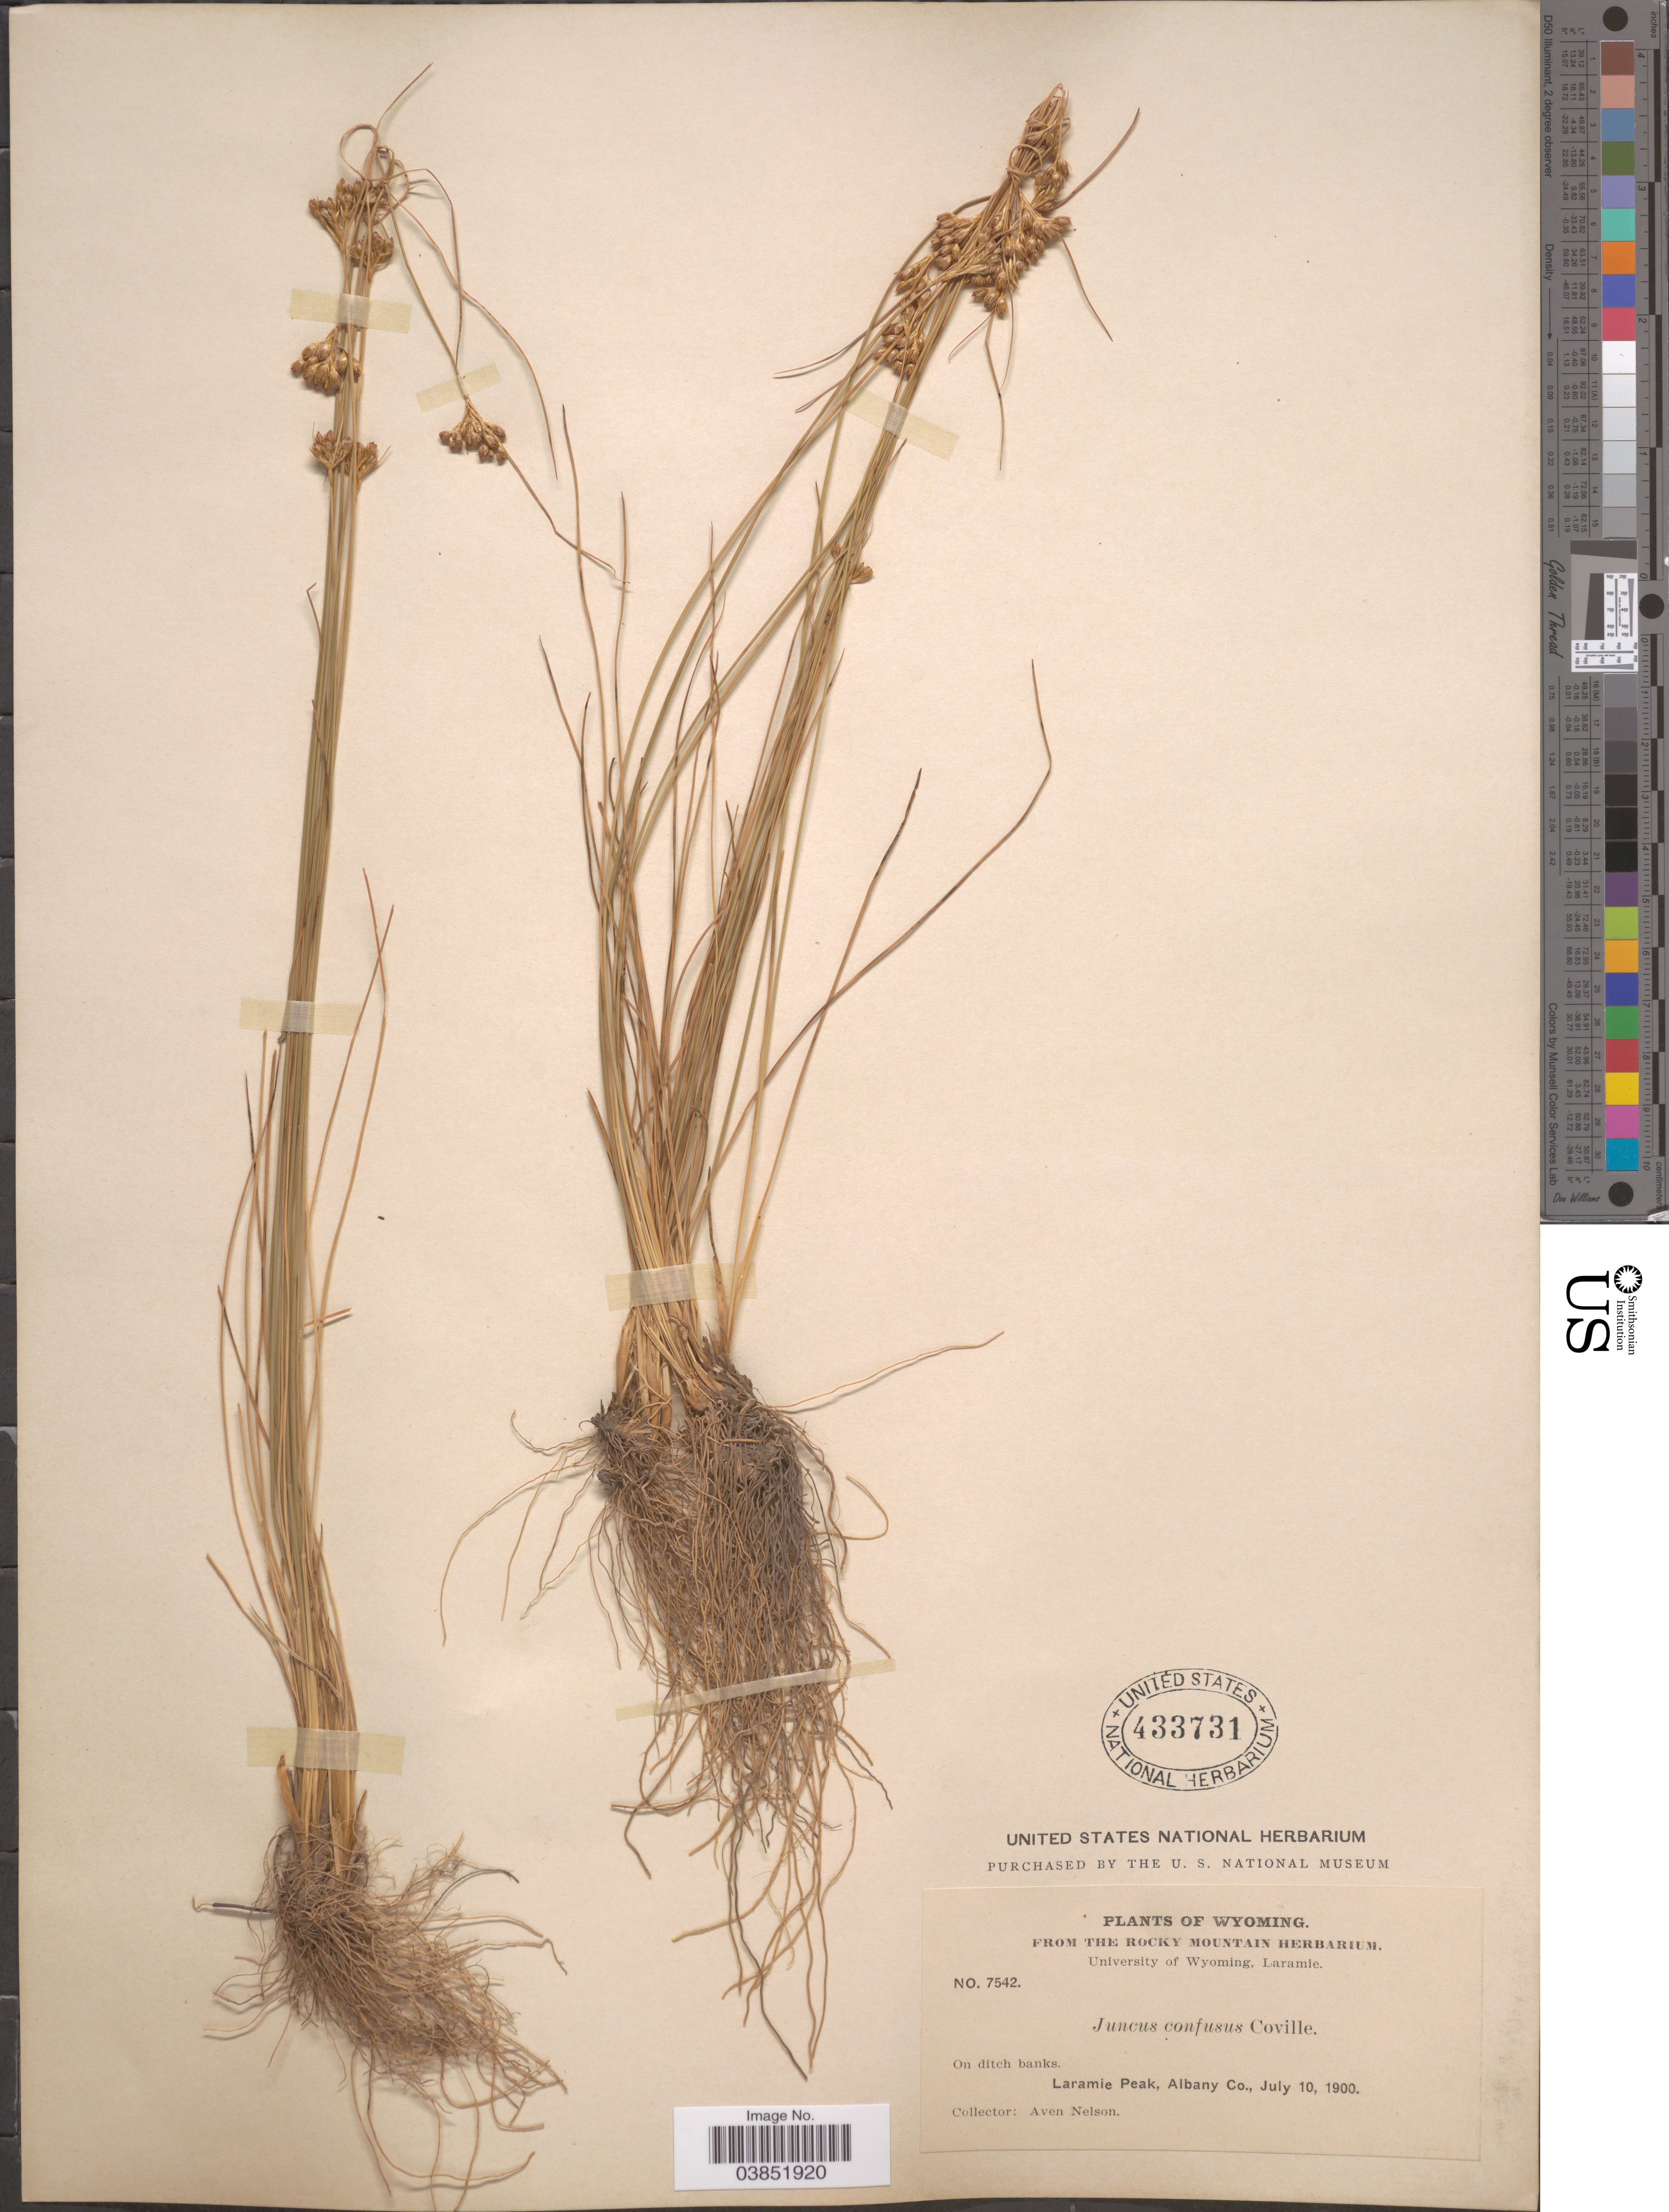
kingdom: Plantae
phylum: Tracheophyta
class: Liliopsida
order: Poales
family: Juncaceae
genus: Juncus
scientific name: Juncus confusus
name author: Coville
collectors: A. Nelson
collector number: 7542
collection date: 1900-07-10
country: United States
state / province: Wyoming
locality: On ditch banks. Laramie Peak, Albany Co.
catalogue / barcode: US 433731